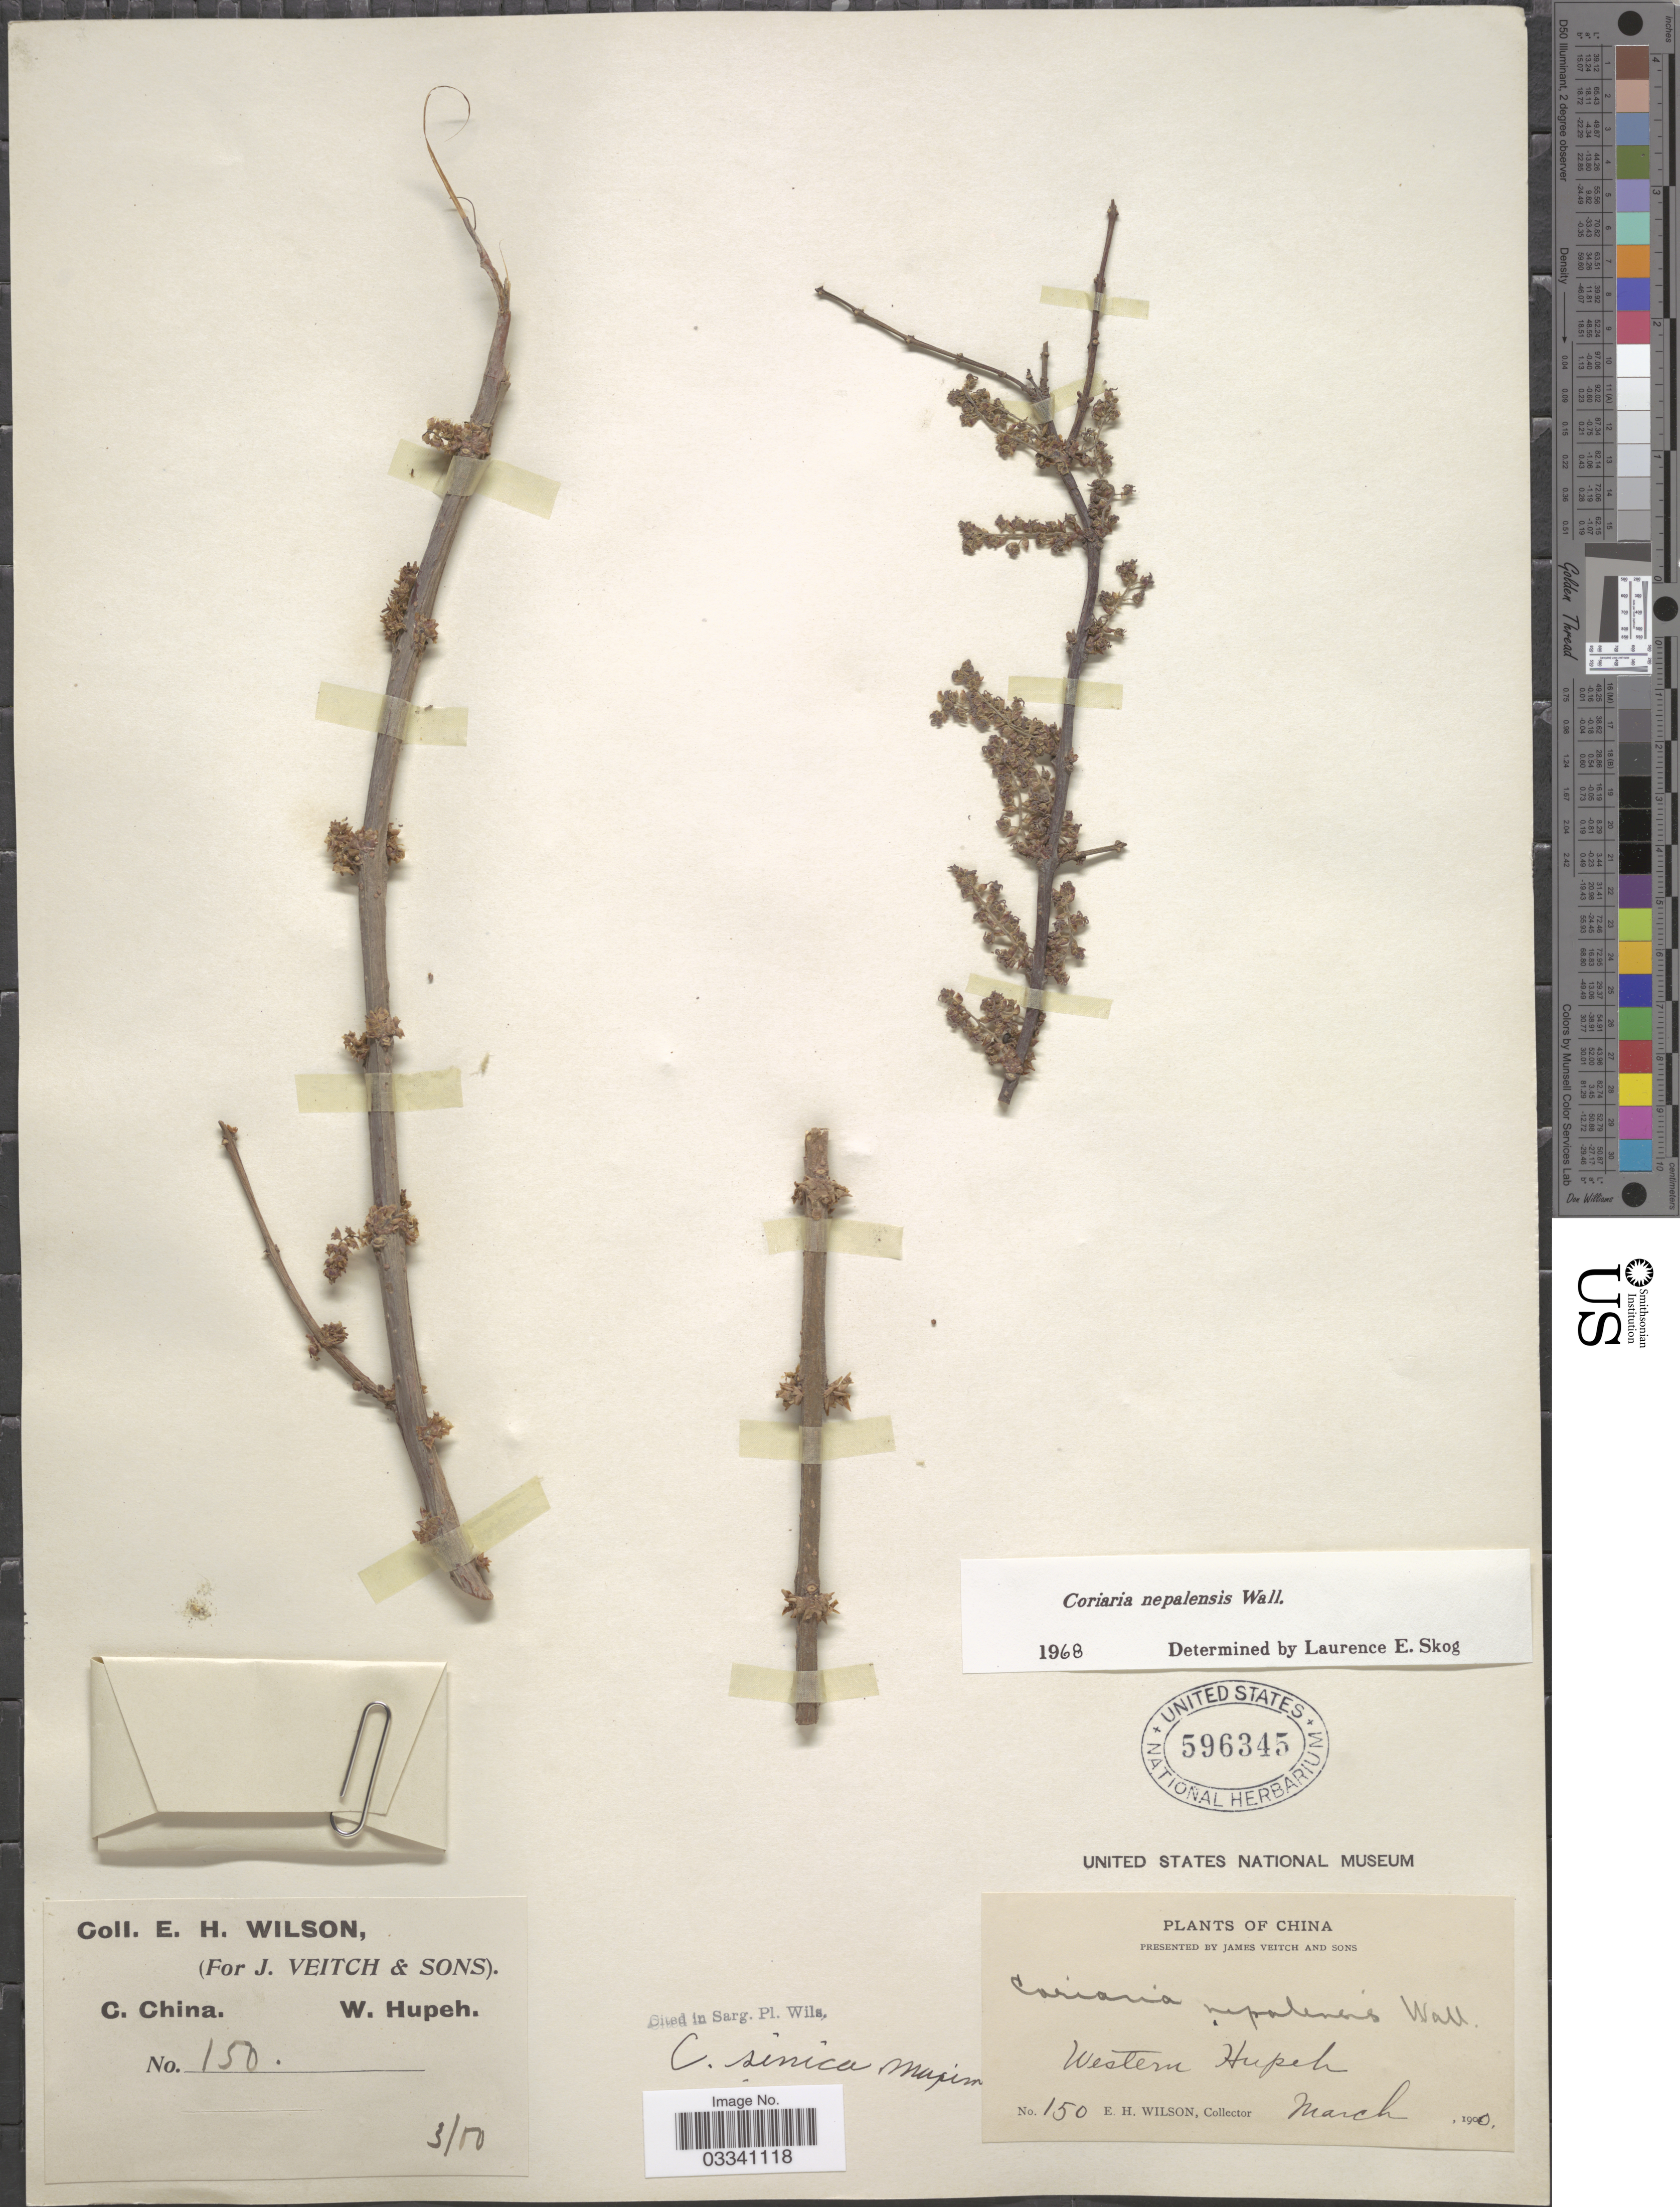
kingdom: Plantae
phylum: Tracheophyta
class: Magnoliopsida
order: Cucurbitales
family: Coriariaceae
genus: Coriaria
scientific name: Coriaria nepalensis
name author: Wall.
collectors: E. Wilson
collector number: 150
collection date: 1900-03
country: China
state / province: Hubei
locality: C. China, Western Hupeh.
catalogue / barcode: US 596345